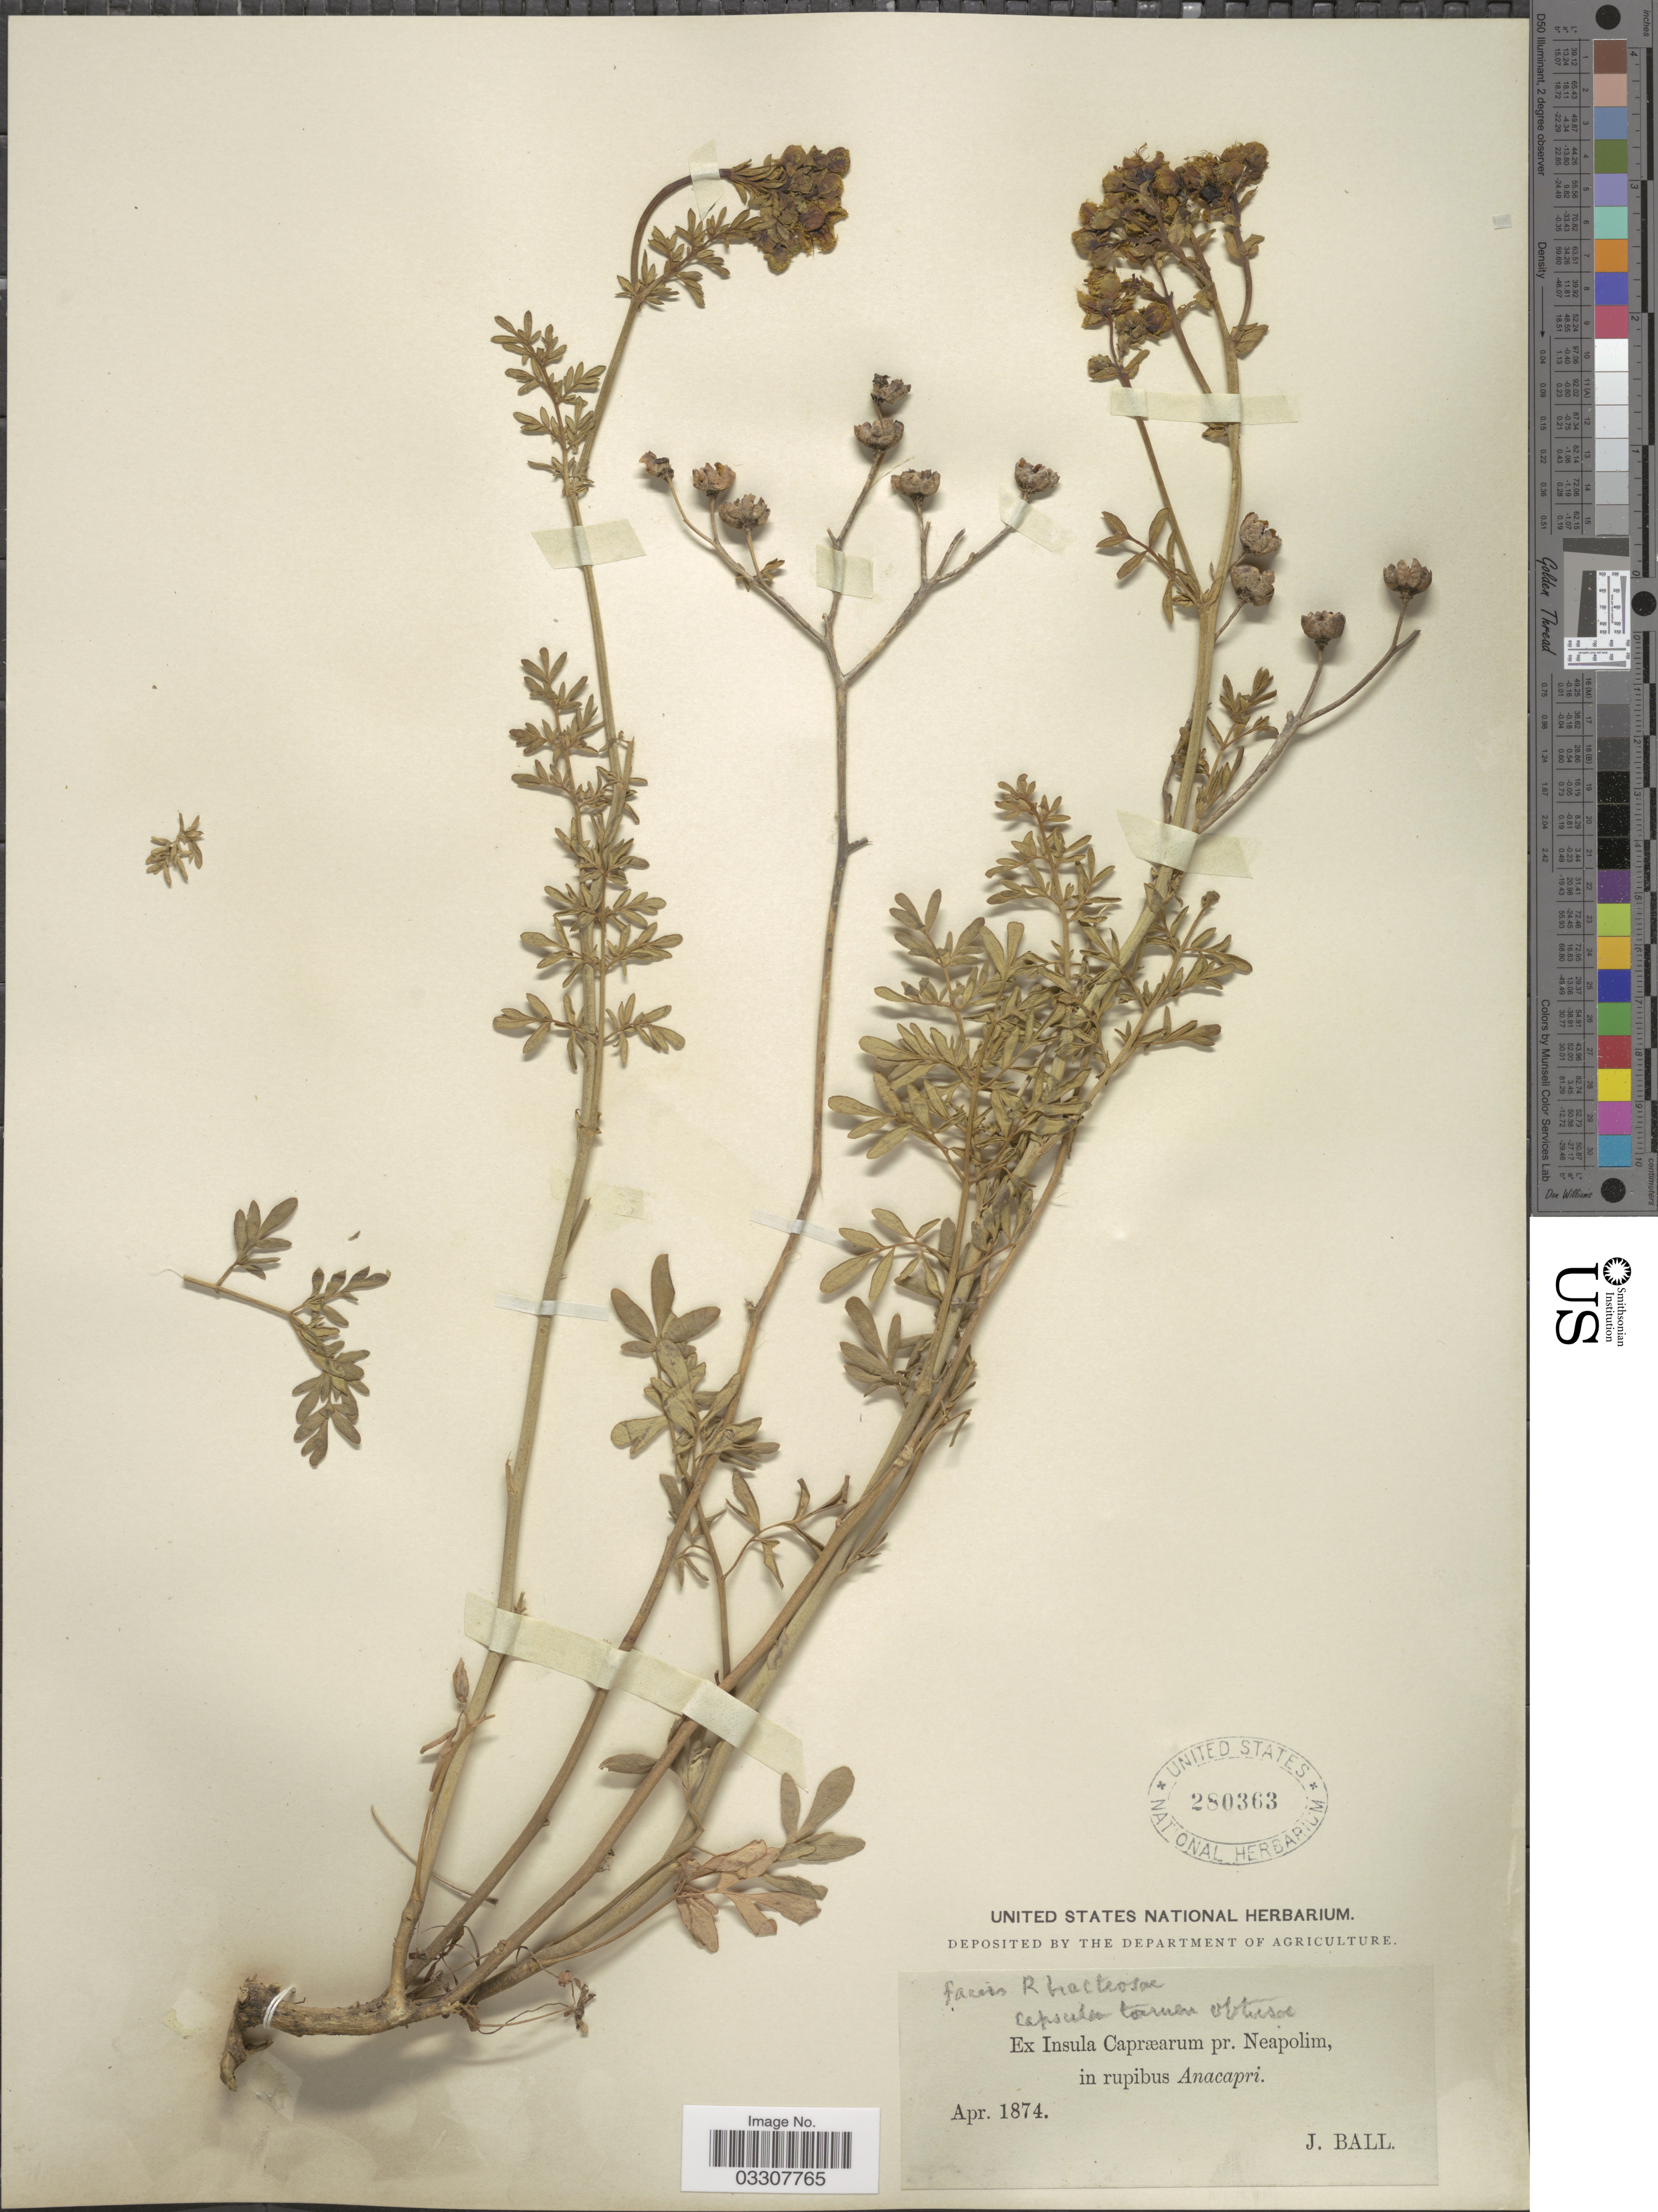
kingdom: Plantae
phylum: Tracheophyta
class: Magnoliopsida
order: Sapindales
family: Rutaceae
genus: Ruta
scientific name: Ruta chalepensis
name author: L.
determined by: Strong, Mark T., (BOT), Smithsonian Institution - National Museum of Natural History (UNITED STATES)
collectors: J. Ball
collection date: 1874-04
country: Italy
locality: Ex Insula Capræarum pr. Neapolim, in rupibus Anacapri.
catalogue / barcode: US 280363